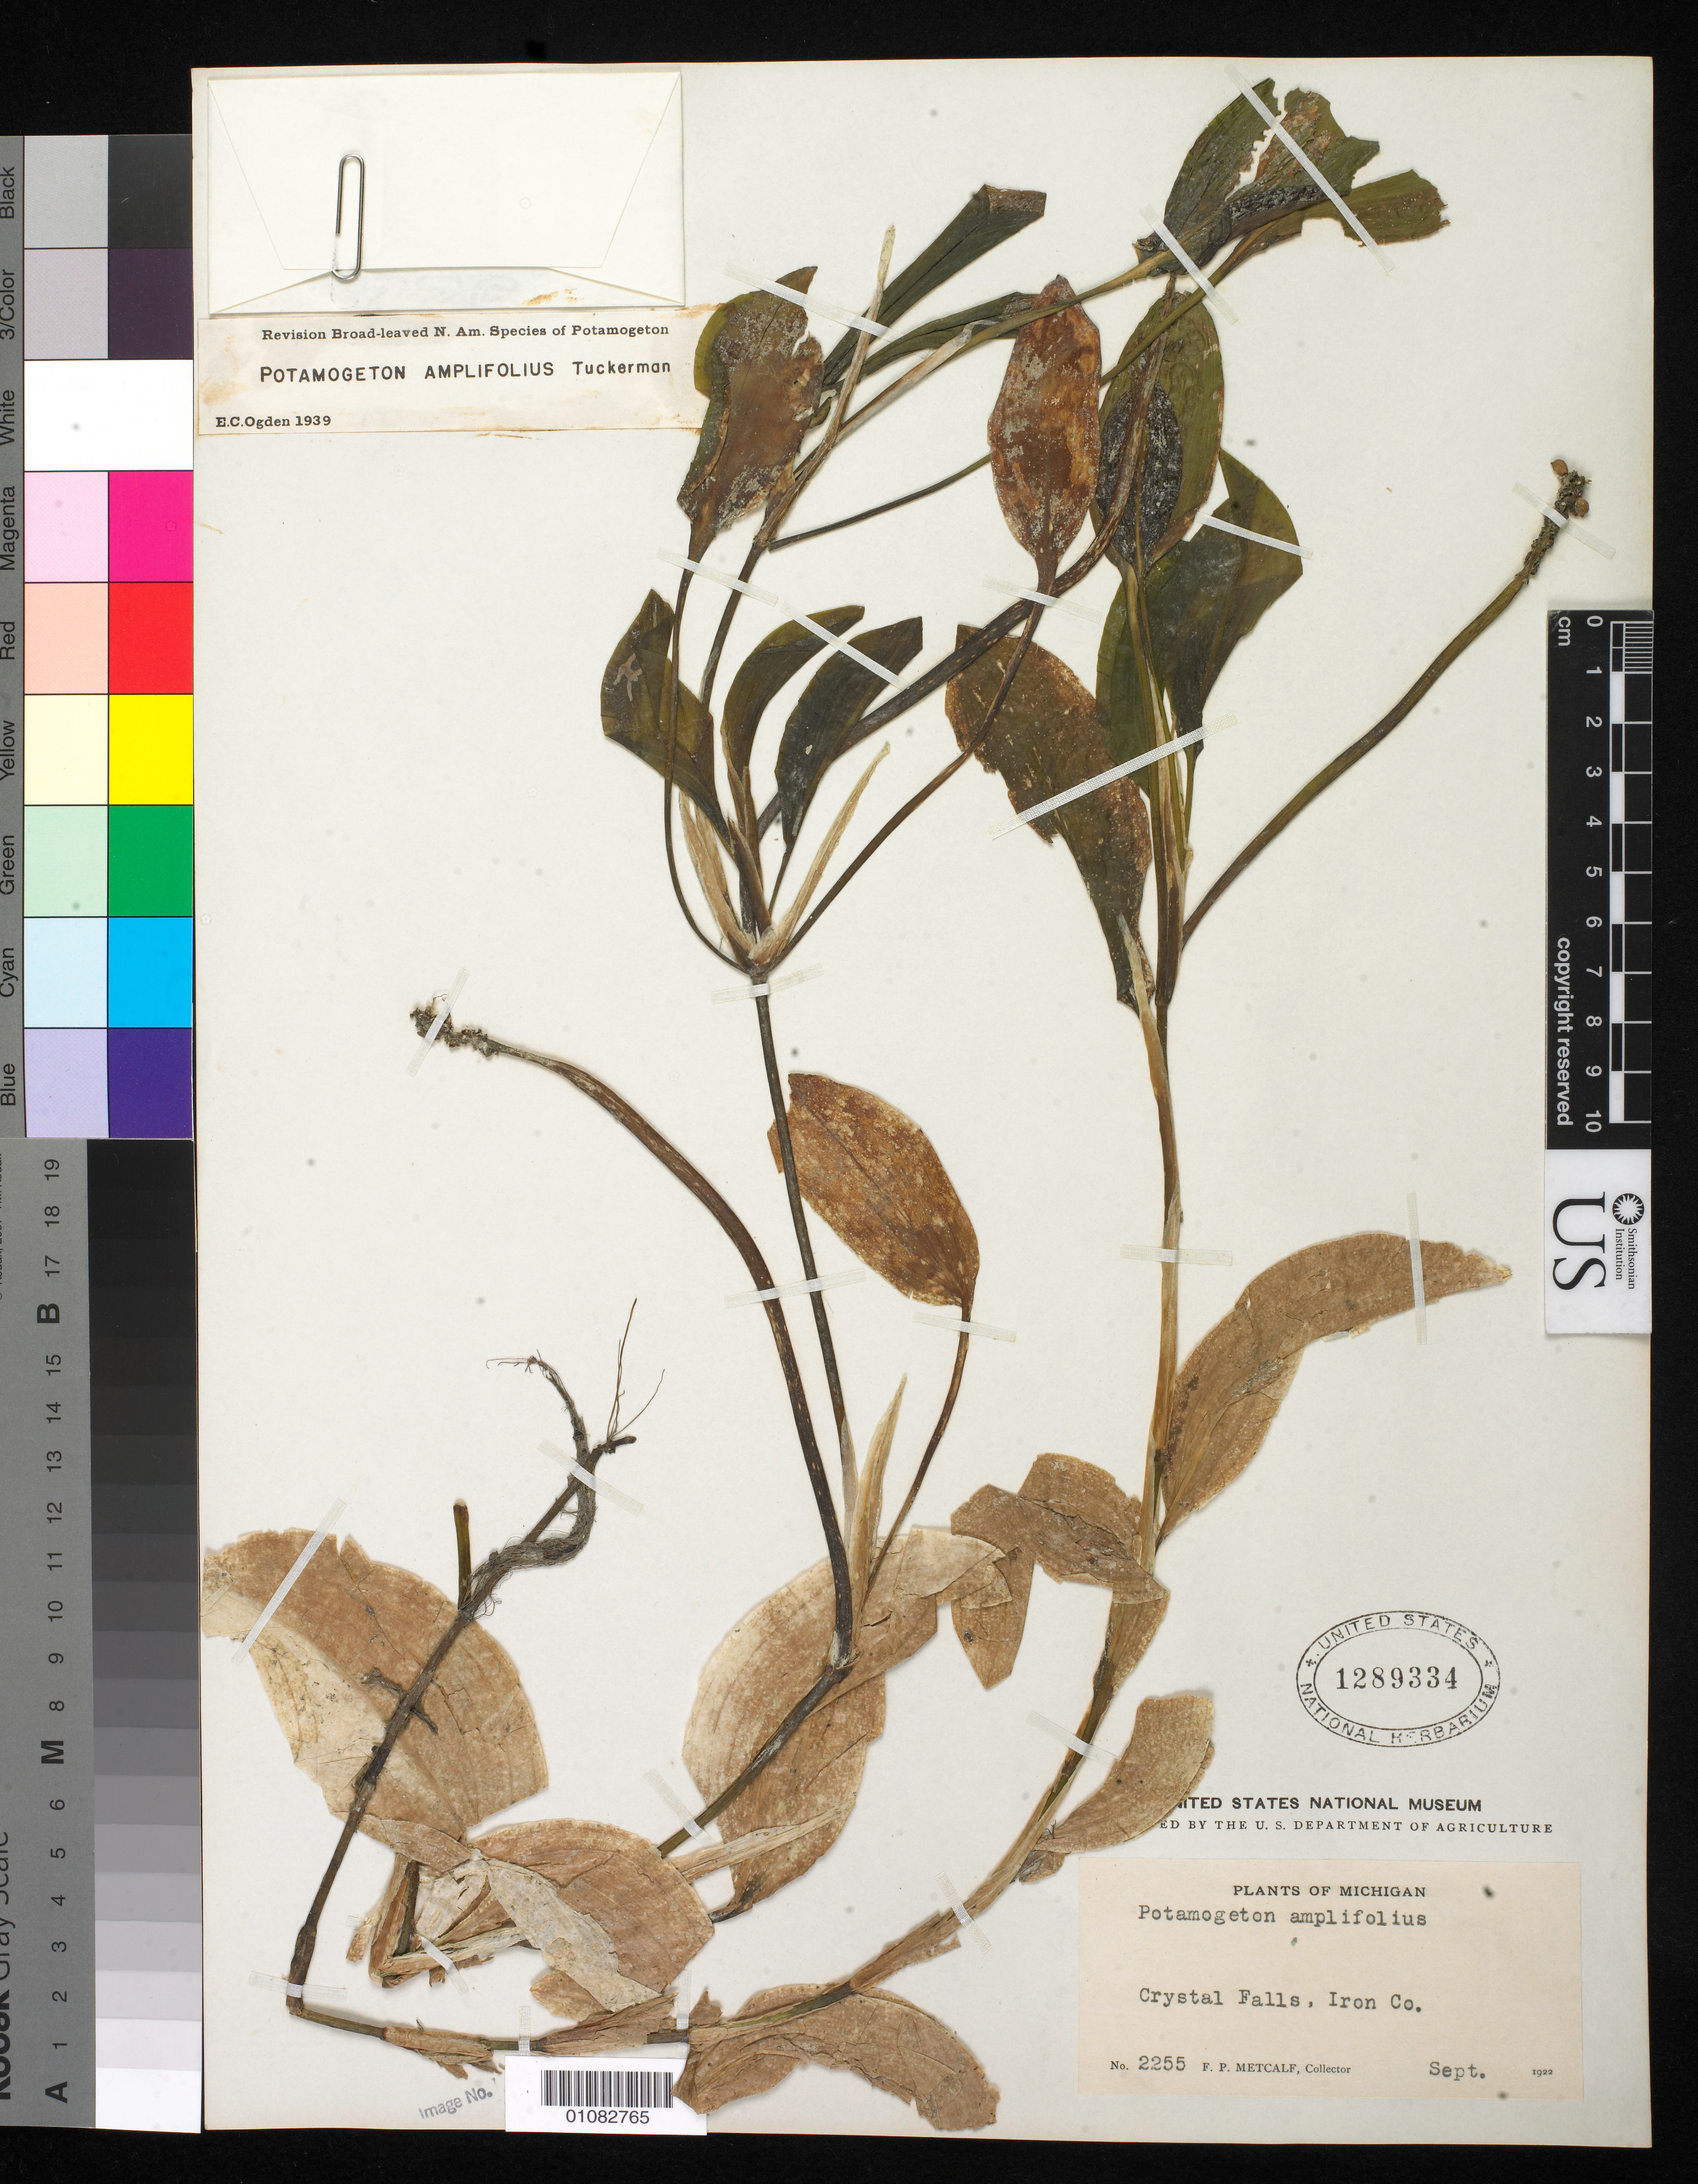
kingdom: Plantae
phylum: Tracheophyta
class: Liliopsida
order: Alismatales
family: Potamogetonaceae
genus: Potamogeton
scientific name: Potamogeton amplifolius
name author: Tuckerm.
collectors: F. P. Metcalf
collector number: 2255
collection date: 1922-09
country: United States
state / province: Michigan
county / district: Iron County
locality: Crystal Falls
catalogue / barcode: US 1289334